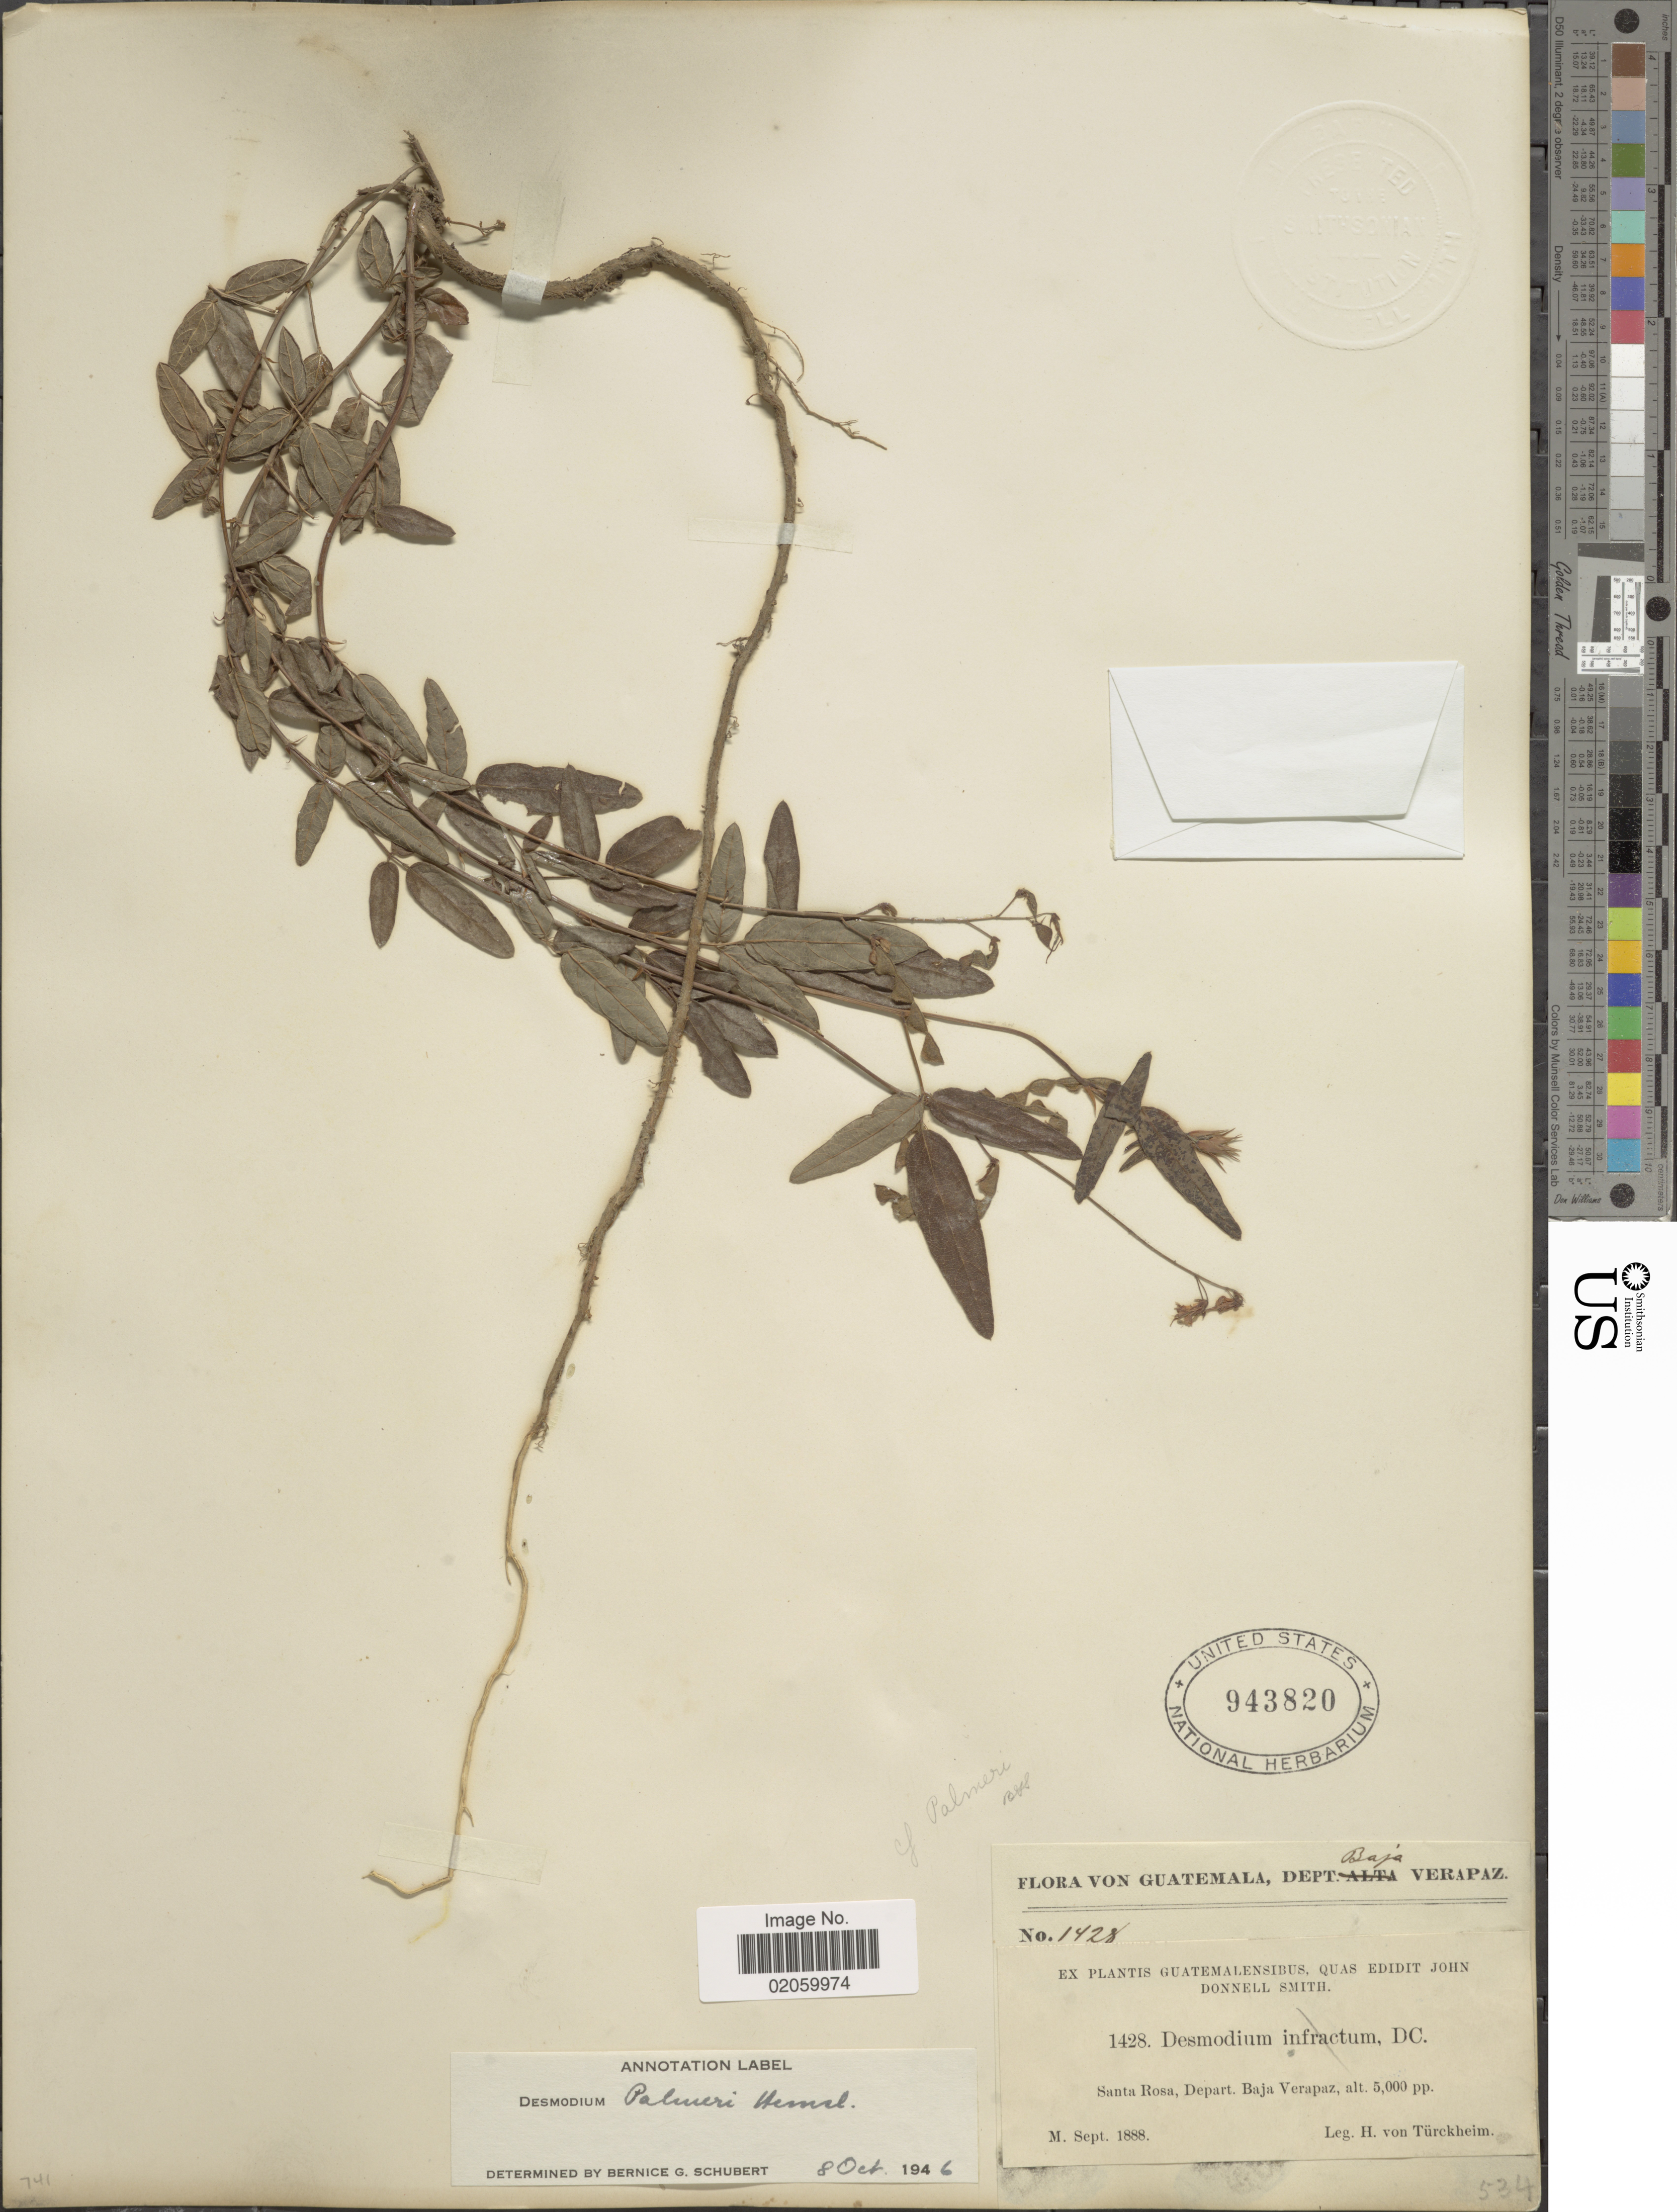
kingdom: Plantae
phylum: Tracheophyta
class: Magnoliopsida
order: Fabales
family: Fabaceae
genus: Desmodium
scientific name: Desmodium palmeri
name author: Hemsl.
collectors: H. von Türckheim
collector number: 1428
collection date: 1888-09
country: Guatemala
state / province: Baja Verapaz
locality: Santa Rosa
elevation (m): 1524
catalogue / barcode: US 943820